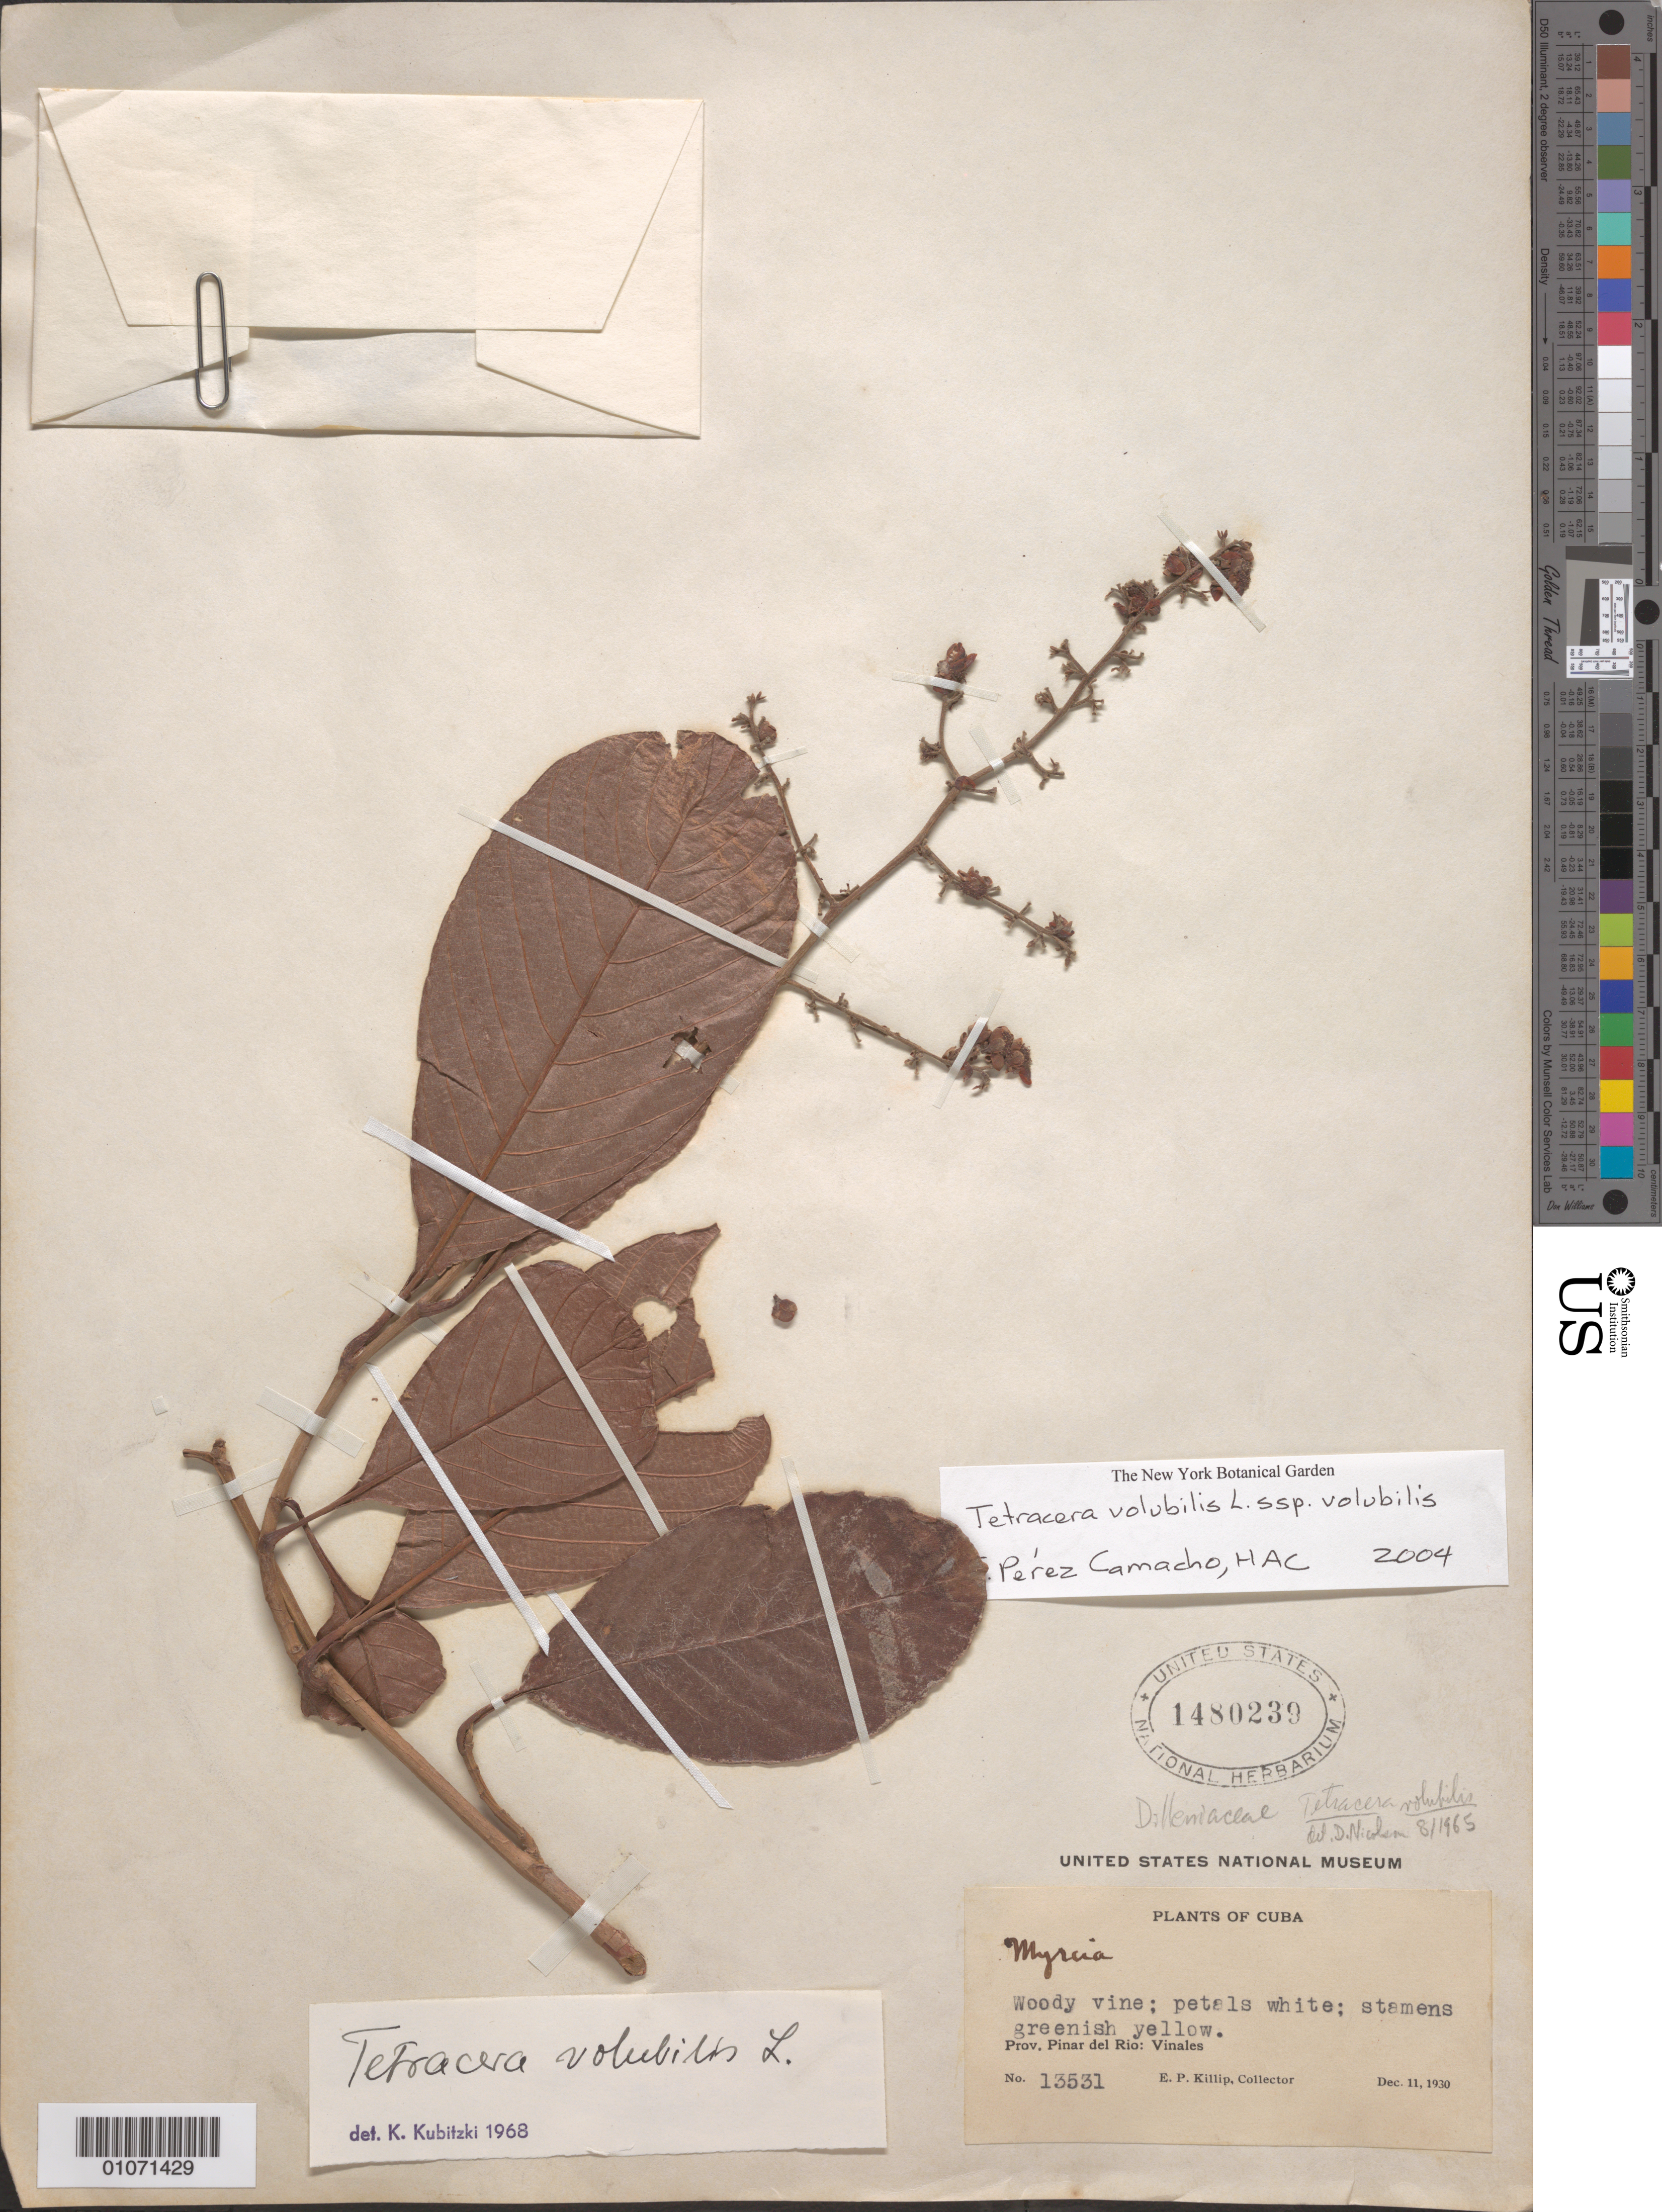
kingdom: Plantae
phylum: Tracheophyta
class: Magnoliopsida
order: Dilleniales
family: Dilleniaceae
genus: Tetracera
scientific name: Tetracera volubilis subsp. volubilis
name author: L.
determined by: Peréz-Camacho, J.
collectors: E. P. Killip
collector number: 13531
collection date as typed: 11 Dec 1930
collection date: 1930-12-11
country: Cuba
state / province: Pinar del Río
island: Cuba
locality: Vinales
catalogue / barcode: US 1480239